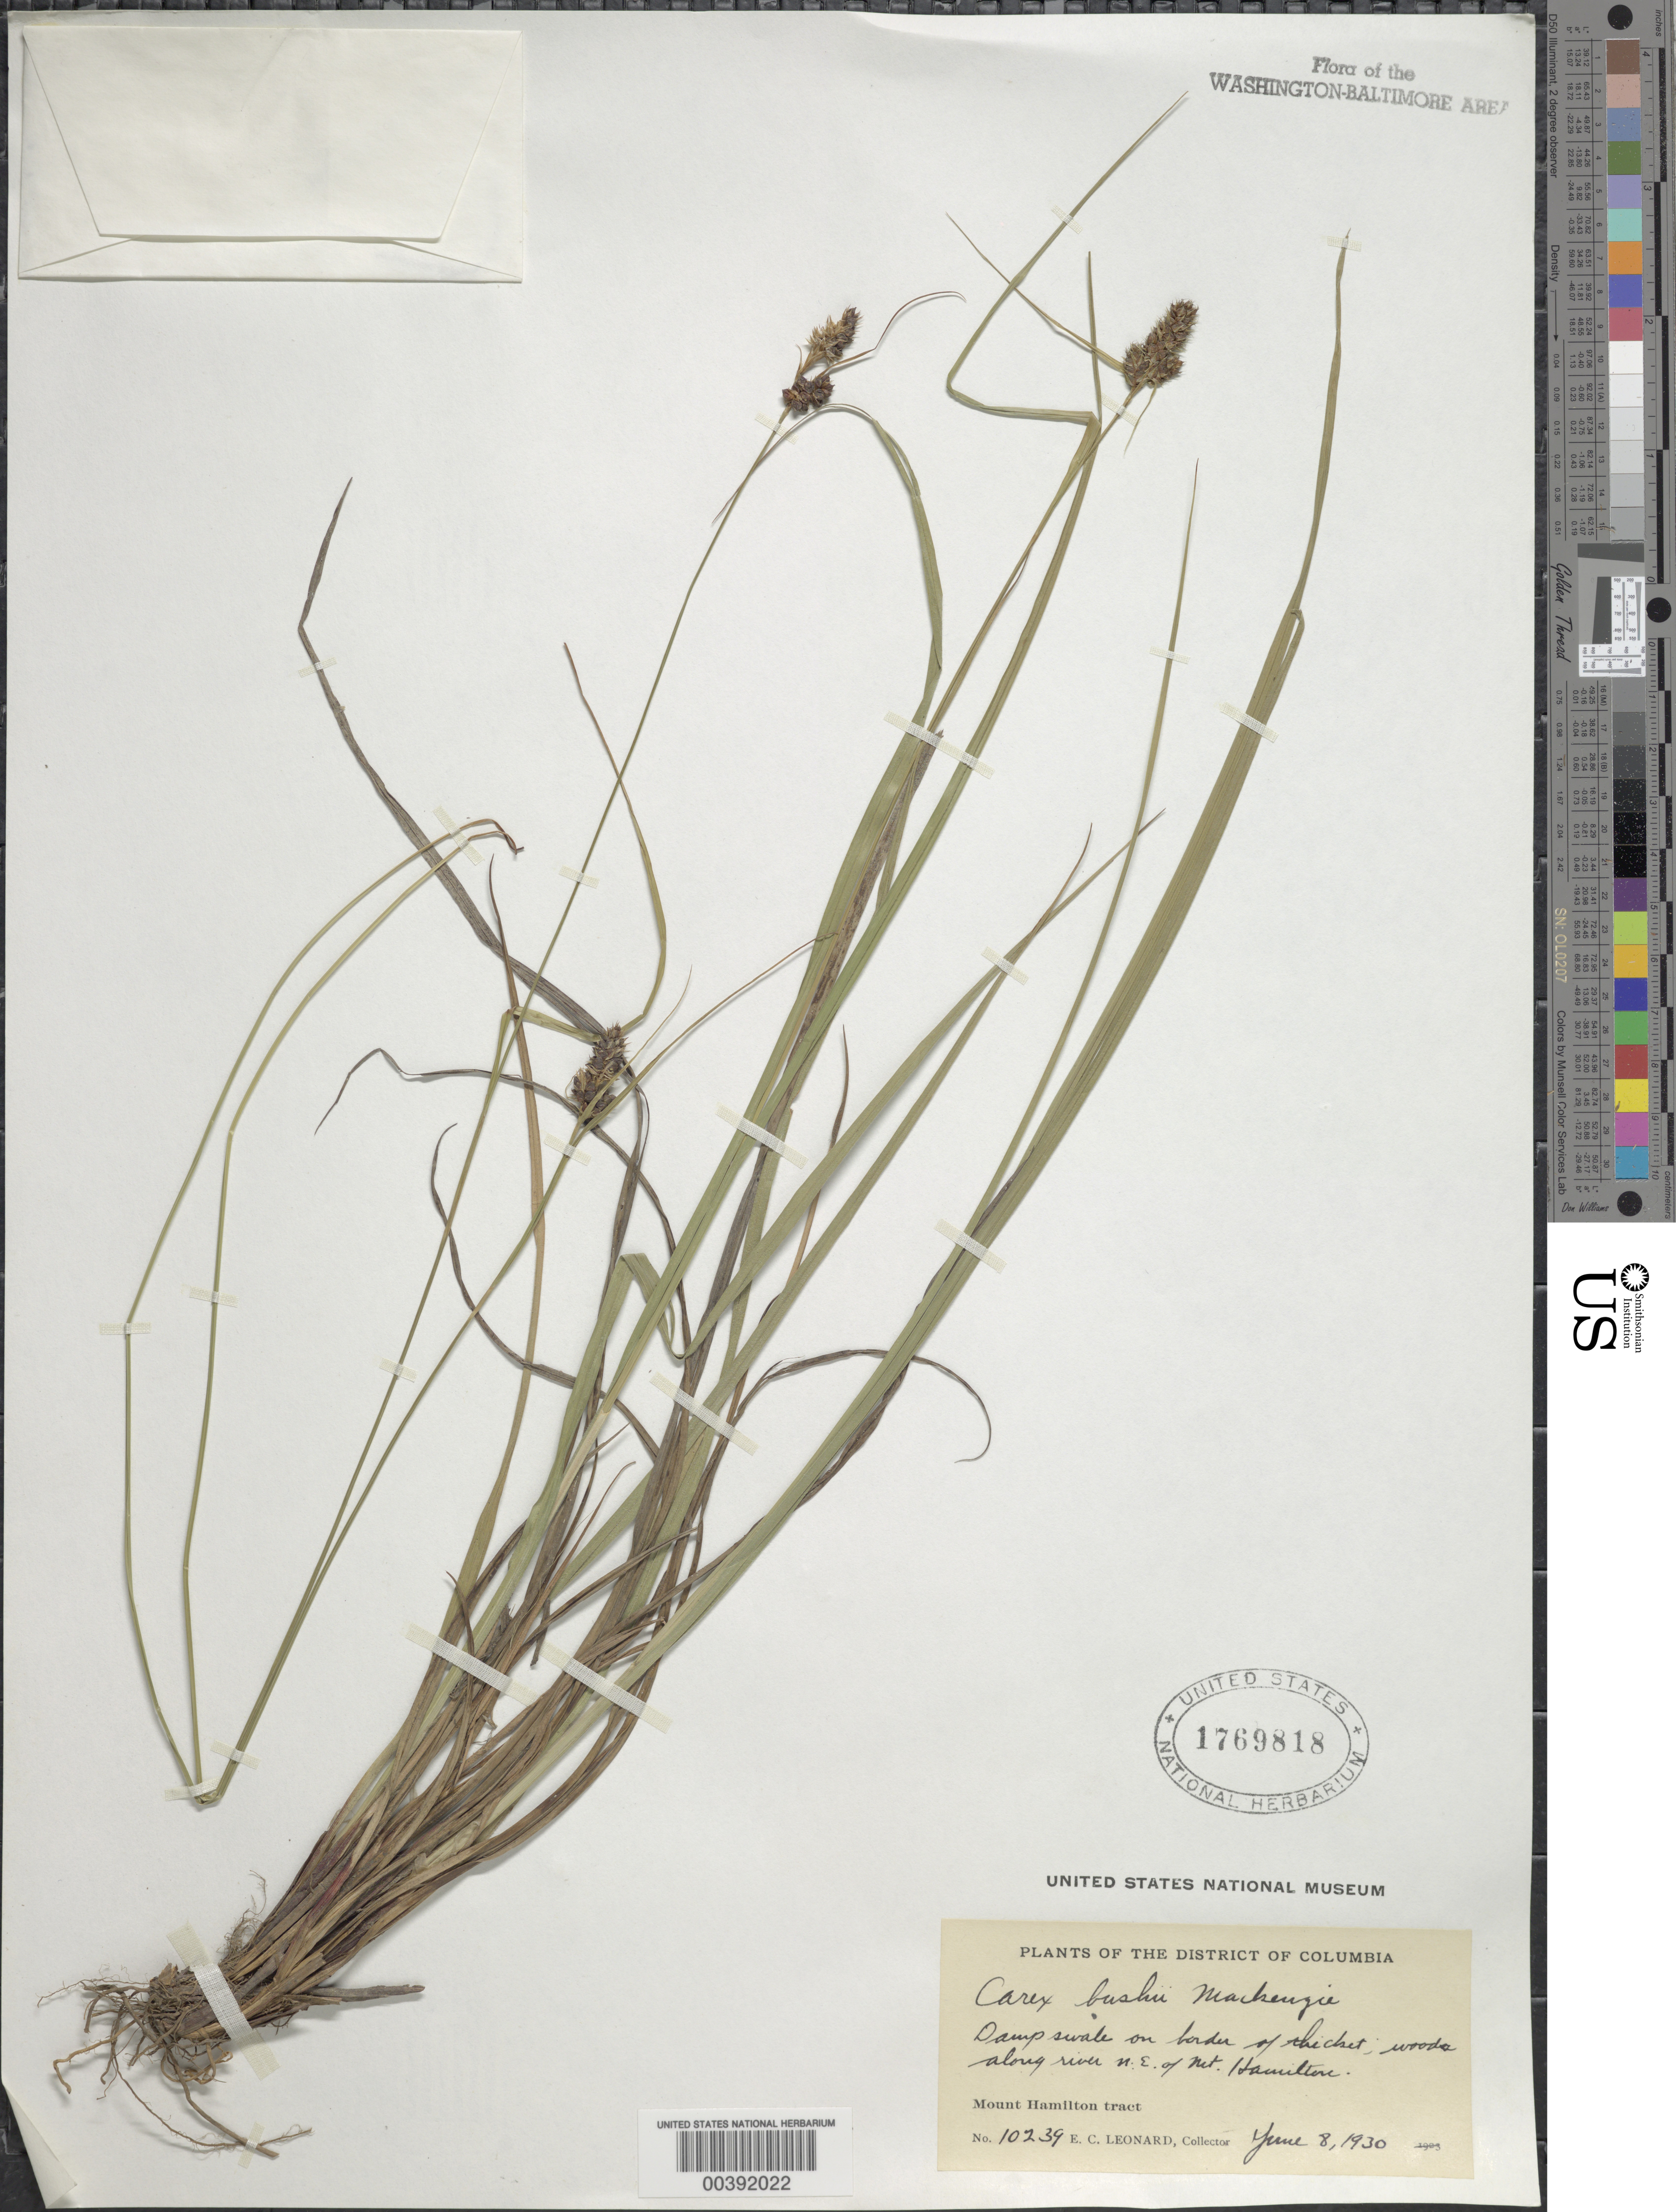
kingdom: Plantae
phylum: Tracheophyta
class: Liliopsida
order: Poales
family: Cyperaceae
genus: Carex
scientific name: Carex bushii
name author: Mack.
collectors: E. C. Leonard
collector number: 10239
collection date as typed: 08 Jun 1930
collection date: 1930-06-08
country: United States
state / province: District of Columbia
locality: NE of Mt. Hamilton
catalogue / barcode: US 1769818